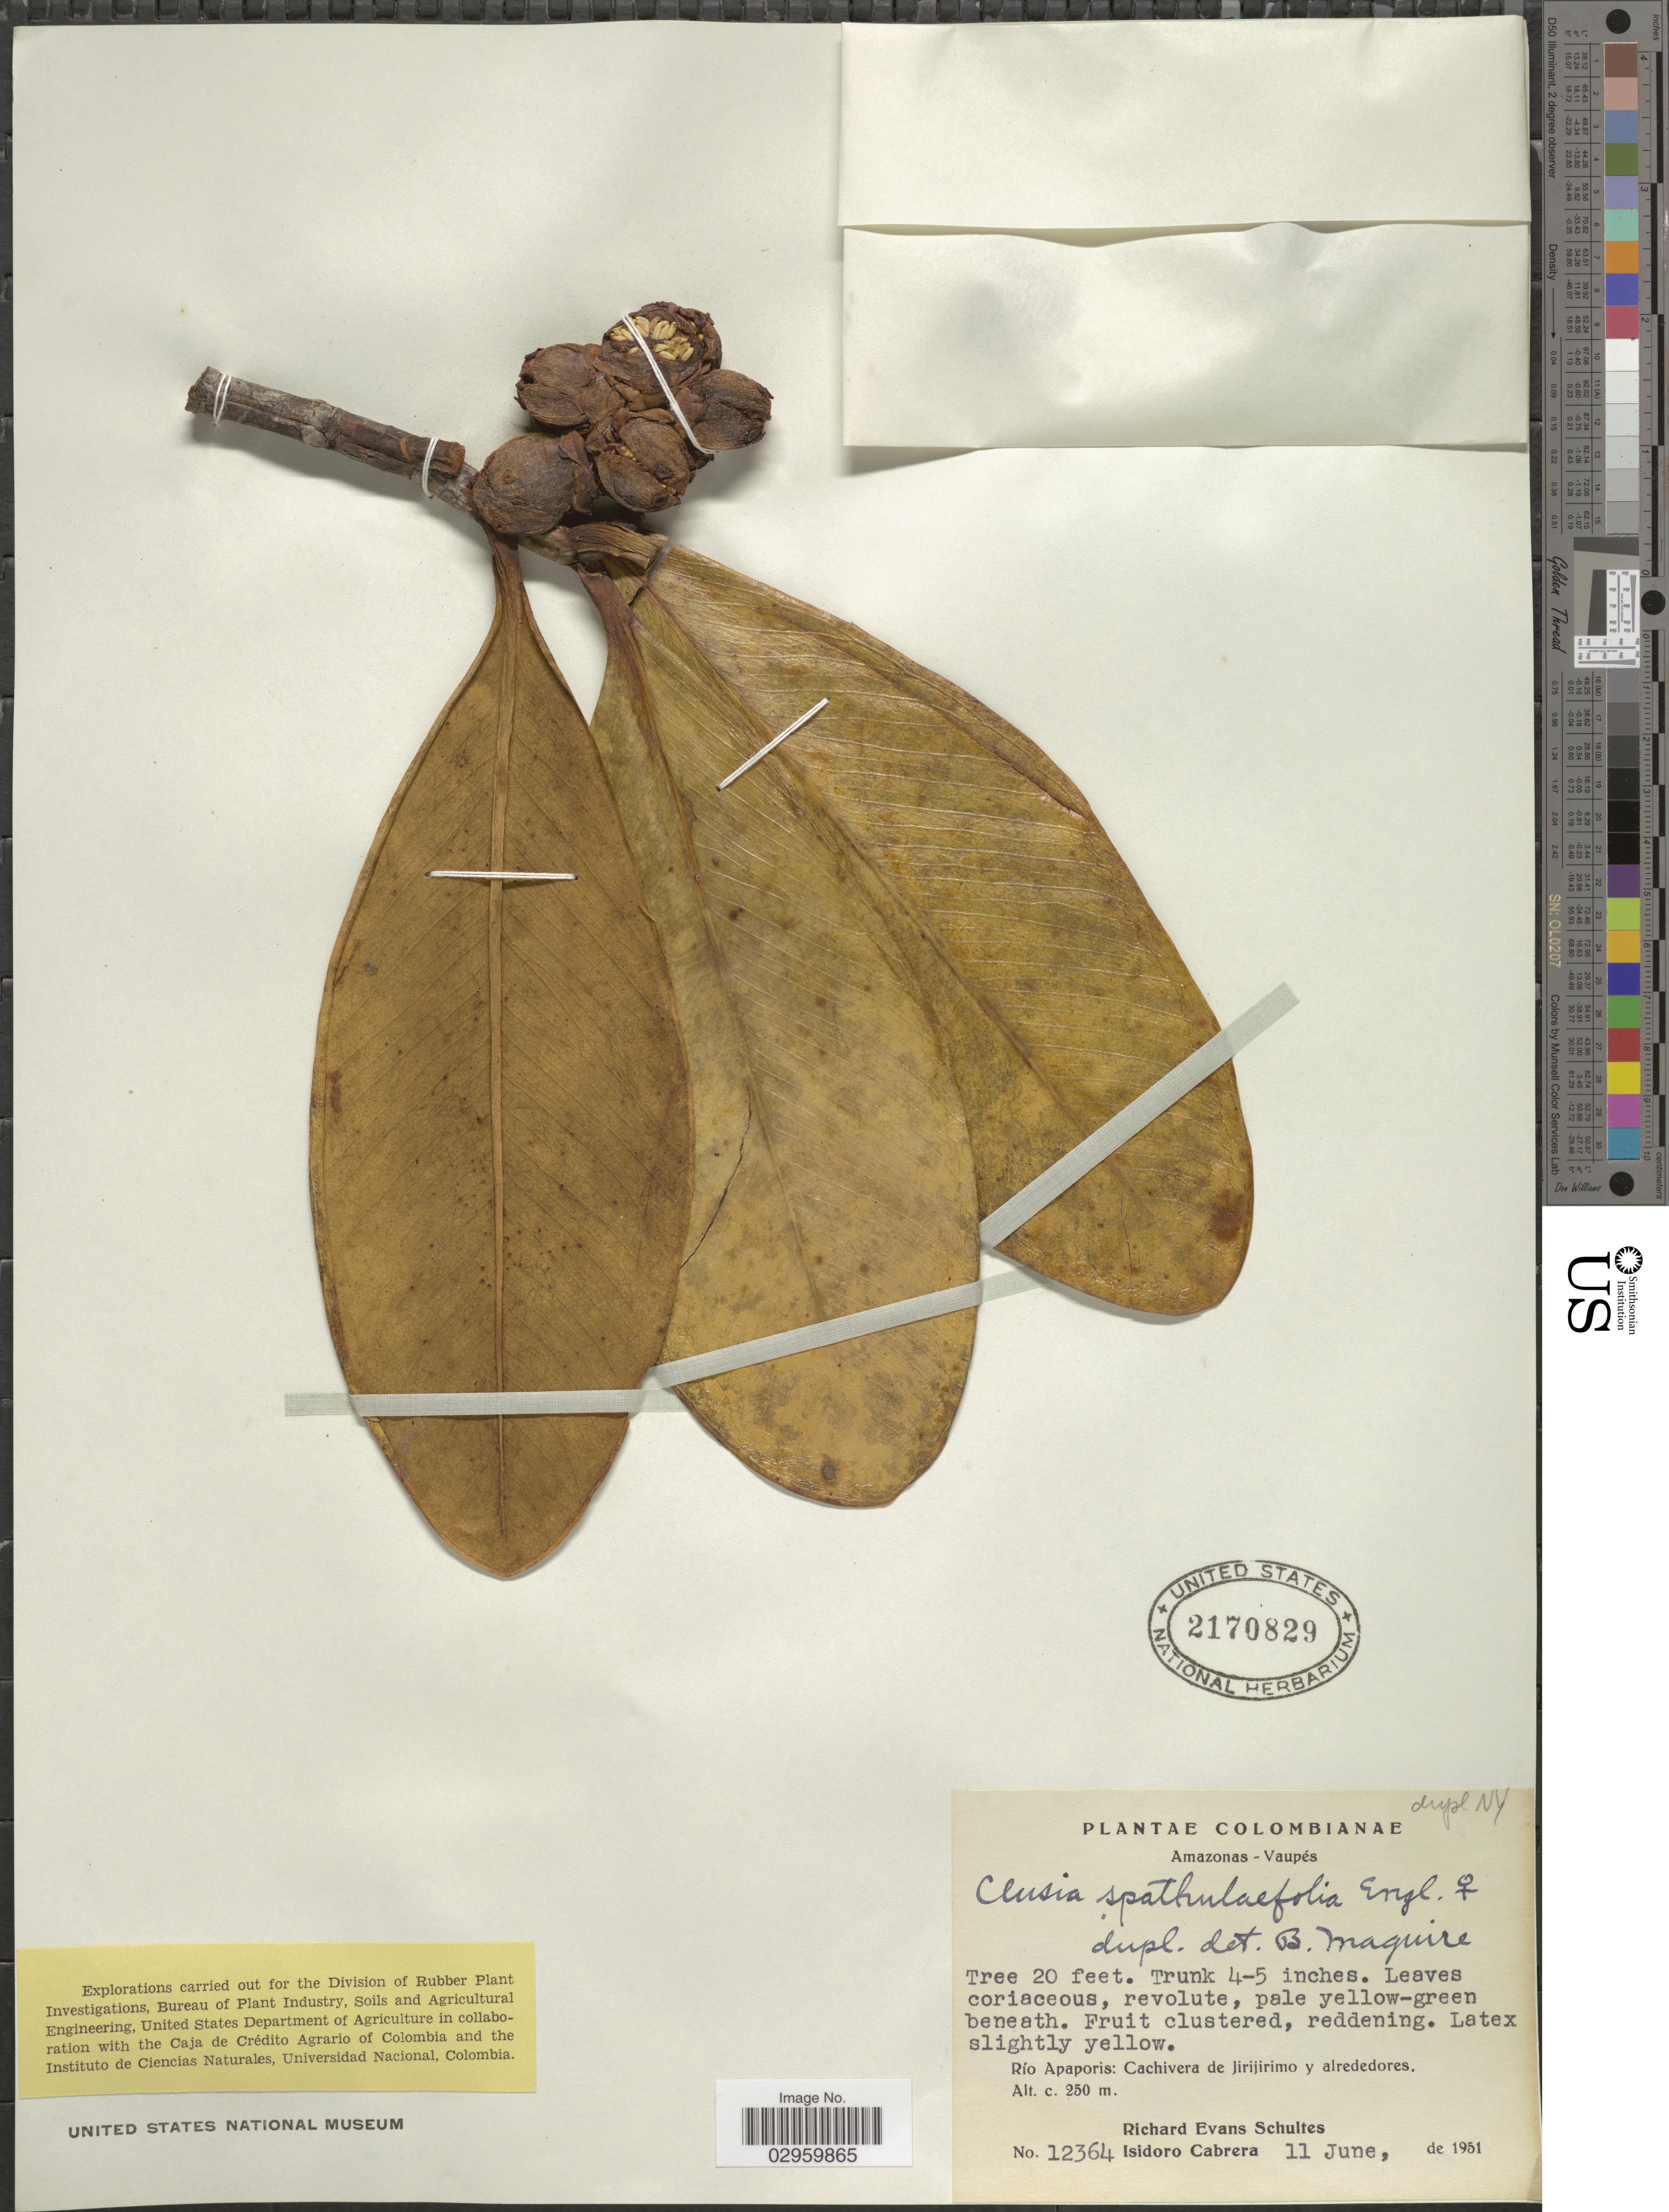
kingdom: Plantae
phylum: Tracheophyta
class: Magnoliopsida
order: Malpighiales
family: Clusiaceae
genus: Clusia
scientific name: Clusia spathulifolia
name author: Engl.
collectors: R. E. Schultes & I. Cabrera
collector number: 12364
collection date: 1951-06-11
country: Colombia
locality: Amazonas-Vaupés, Río Apaporis: Cachivera de Jirijirimo y alrededores.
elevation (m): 250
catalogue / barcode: US 2170829